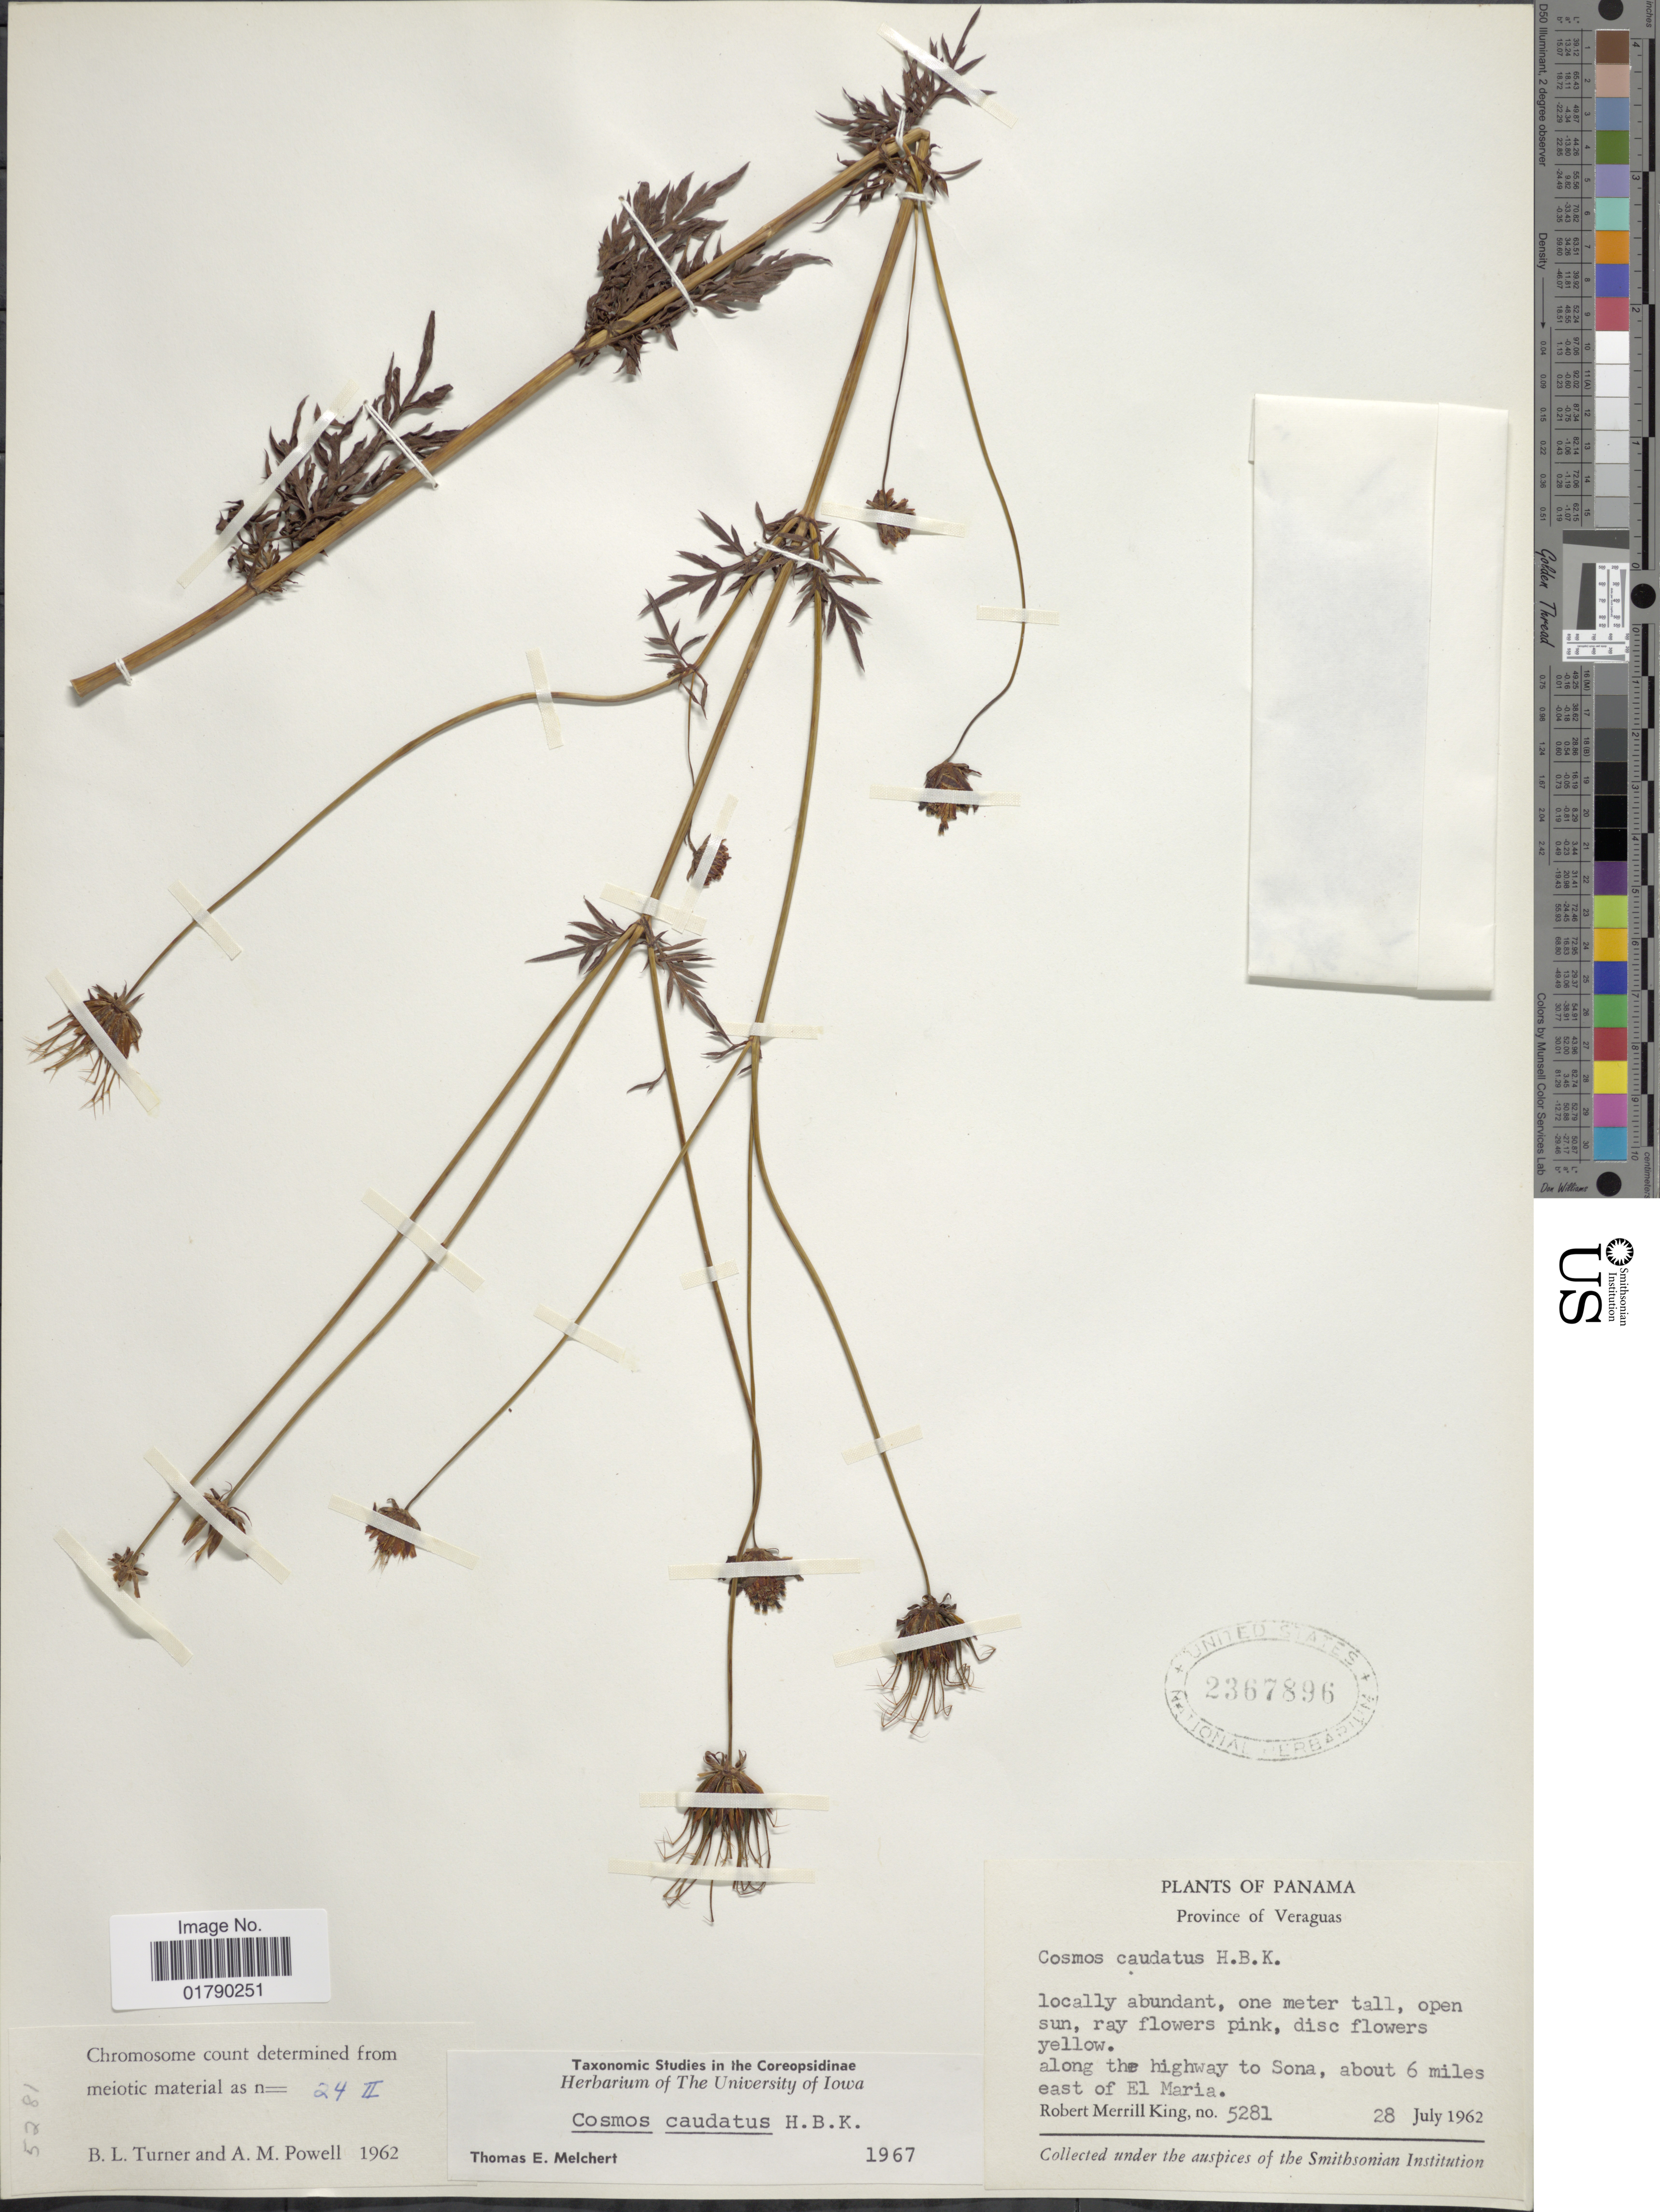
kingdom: Plantae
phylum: Tracheophyta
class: Magnoliopsida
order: Asterales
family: Asteraceae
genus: Cosmos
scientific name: Cosmos caudatus var. exaristatus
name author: Sherff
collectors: R. M. King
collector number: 5281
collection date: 1962-07-28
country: Panama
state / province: Veraguas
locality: Along the highway to Sona, about 6 miles east of El Maria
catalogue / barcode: US 2367896